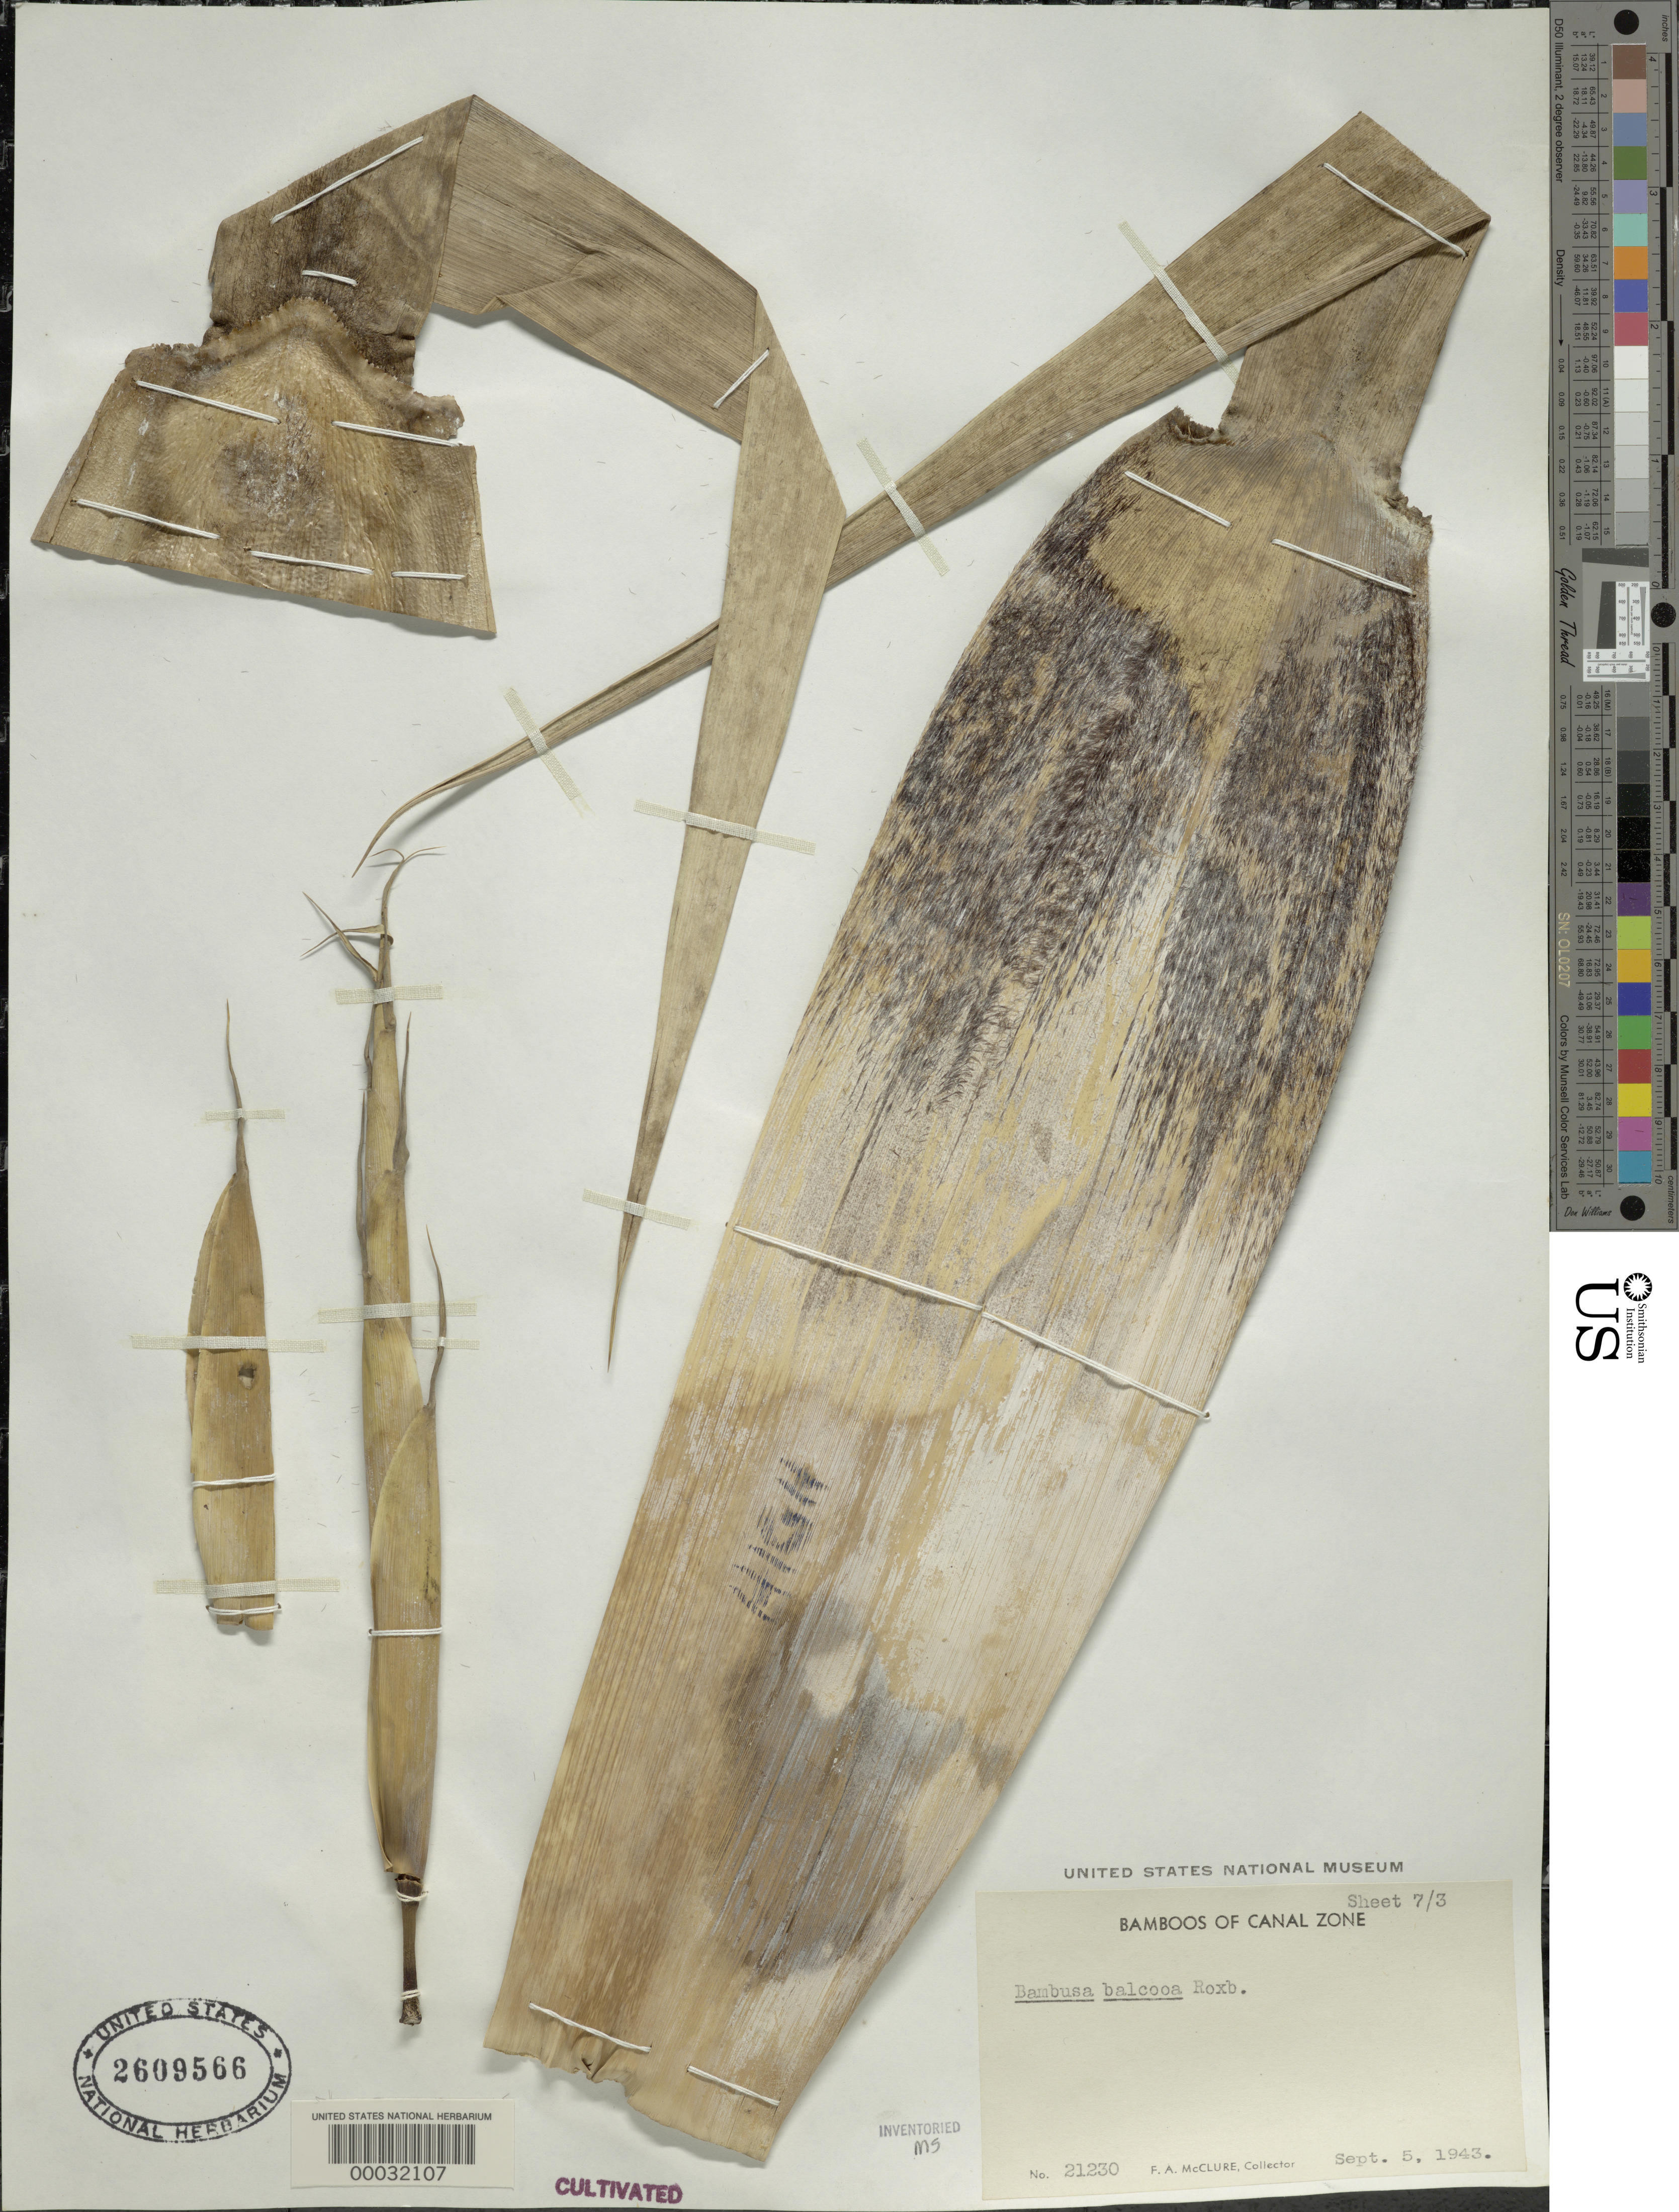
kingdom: Plantae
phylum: Tracheophyta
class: Liliopsida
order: Poales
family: Poaceae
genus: Bambusa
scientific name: Bambusa balcooa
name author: Roxb.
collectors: F. A. McClure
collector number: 21230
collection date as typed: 05 Sep 1943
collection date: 1943-09-05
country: Panama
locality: Esperimental Gardens-summit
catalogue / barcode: US 2609566